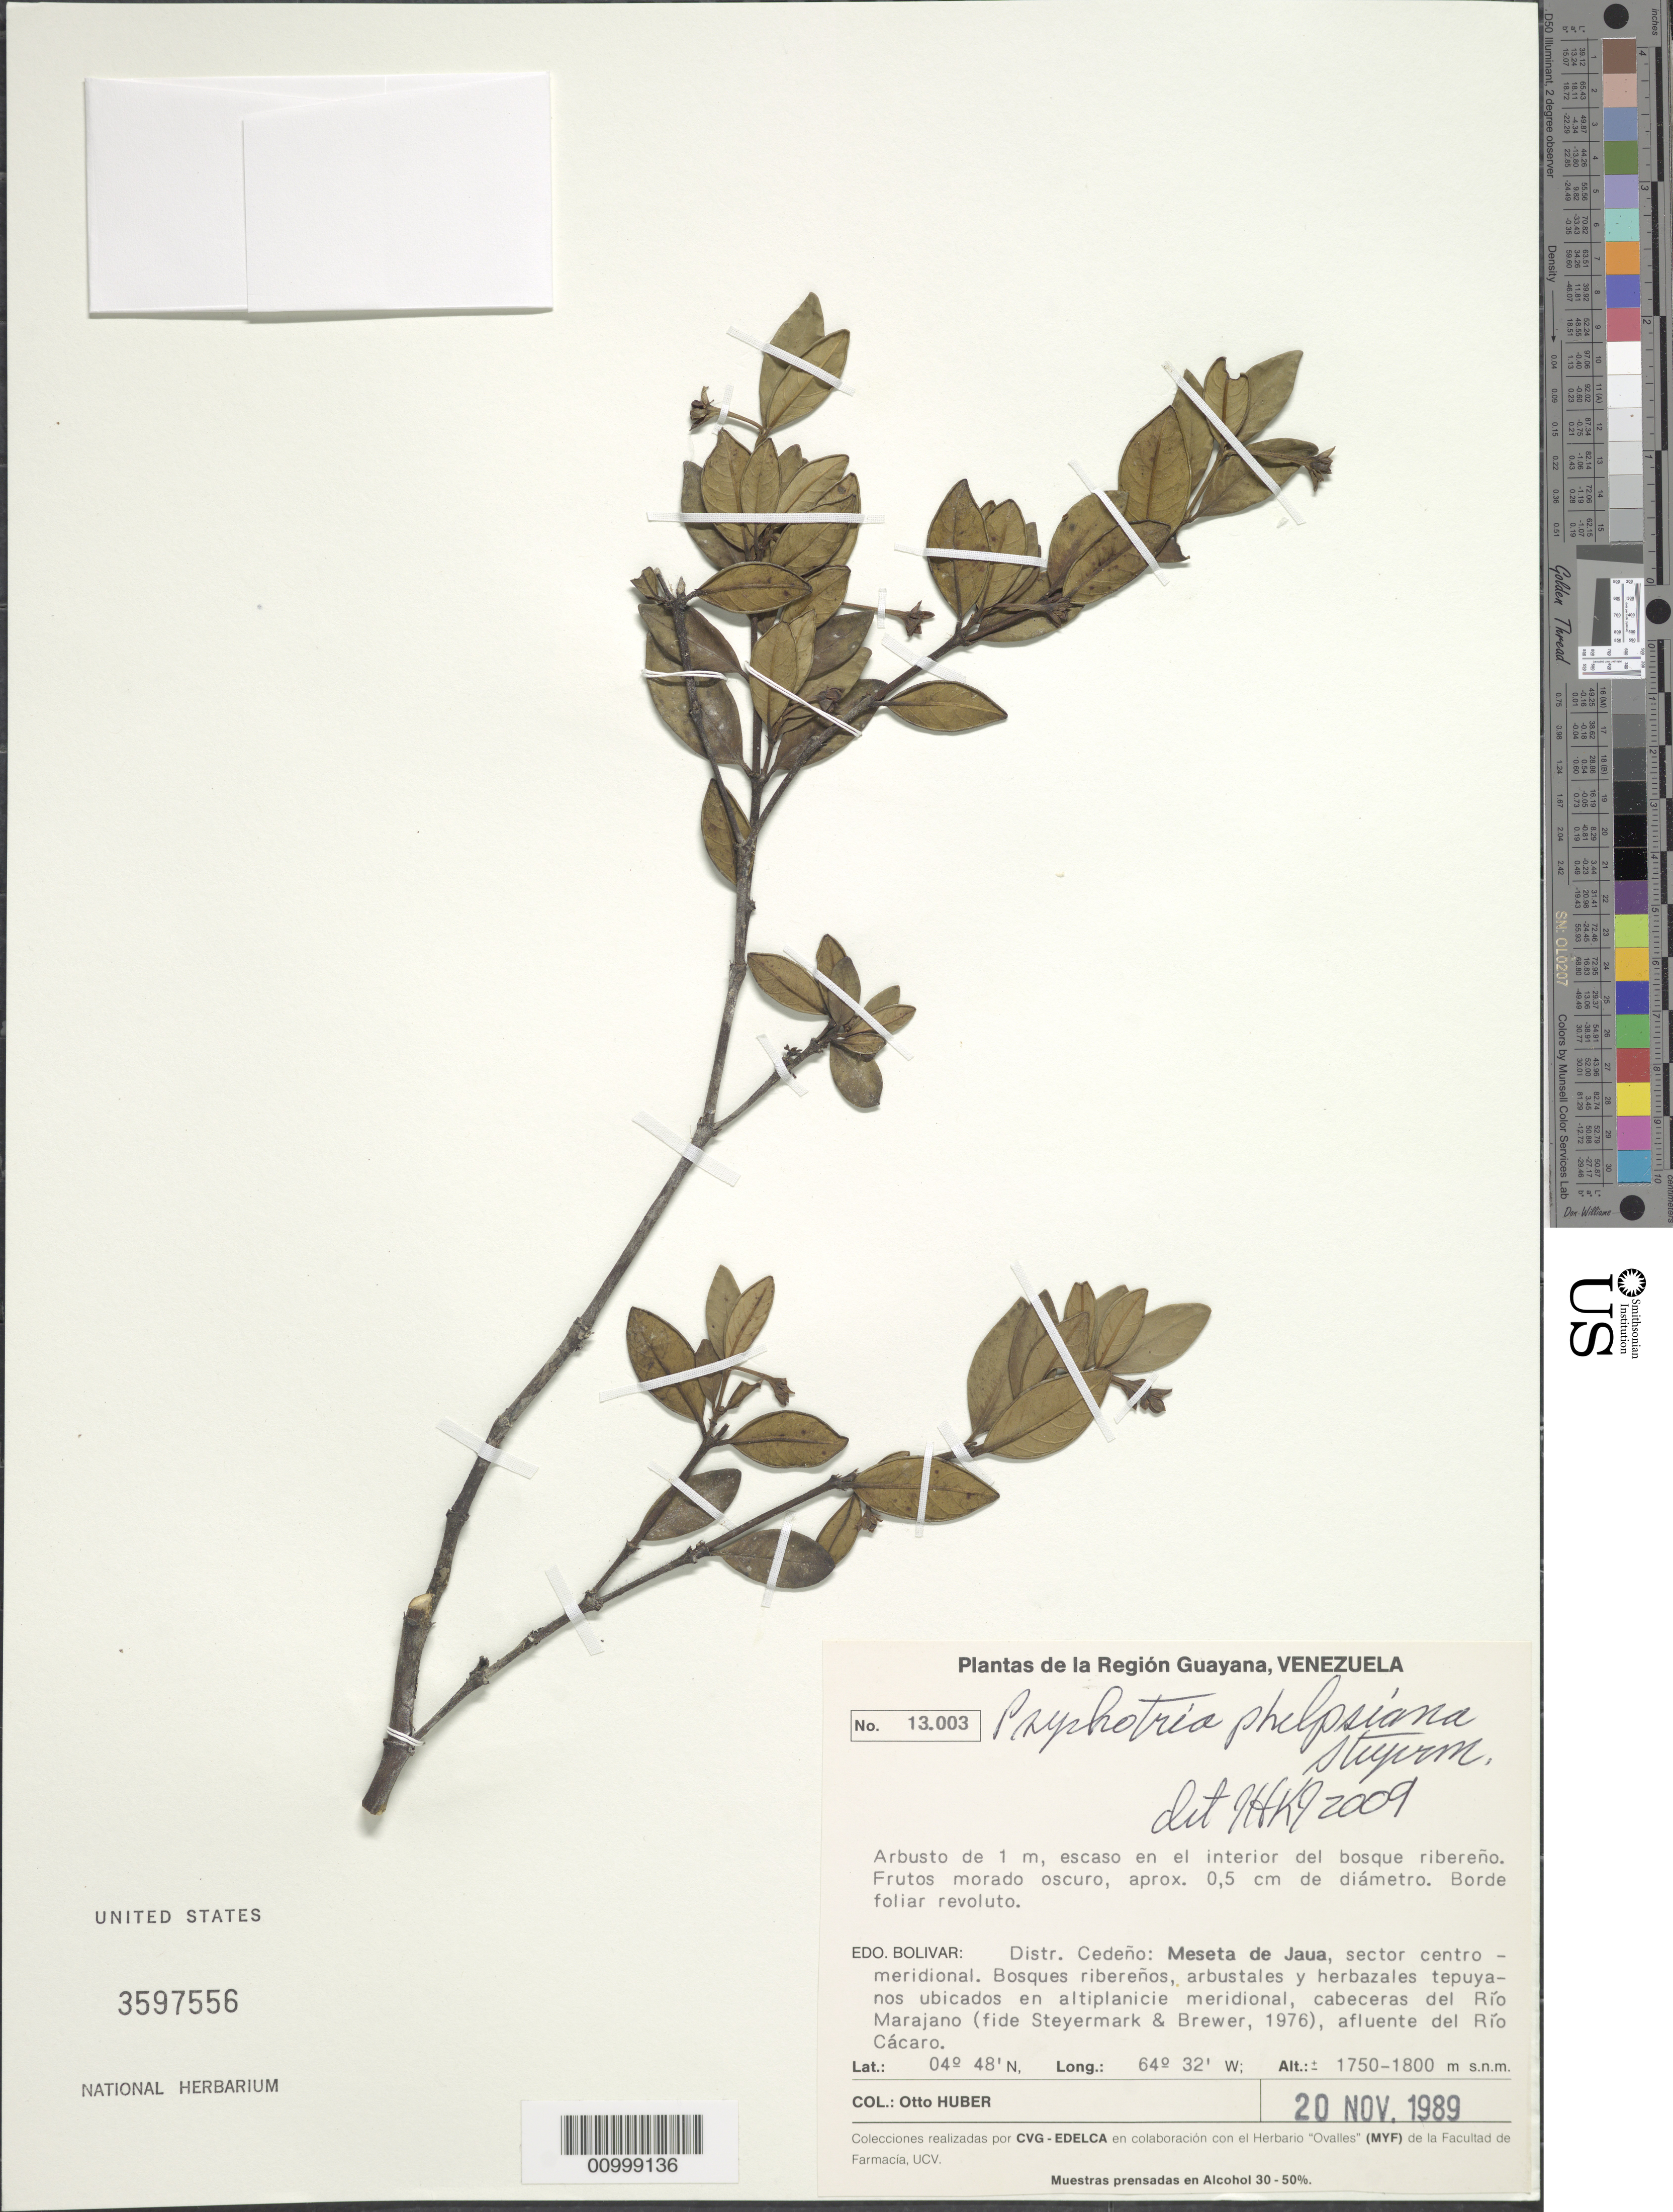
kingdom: Plantae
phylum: Tracheophyta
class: Magnoliopsida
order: Gentianales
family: Rubiaceae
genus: Psychotria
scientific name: Psychotria phelpsiana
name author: Steyerm.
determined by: Kirkbride, J. H.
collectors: O. Huber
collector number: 13003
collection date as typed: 20-Nov-89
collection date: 1989-11-20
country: Venezuela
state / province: Bolívar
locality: Distr. Cedeno: Meseta de Jaua, sector centro - meridional.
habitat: Bosques riberenos, arbustales y herbazales tepuyanos ubicados en altiplanicie meridional, [cont'd in Supplement]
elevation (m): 1750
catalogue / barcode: US 3597556